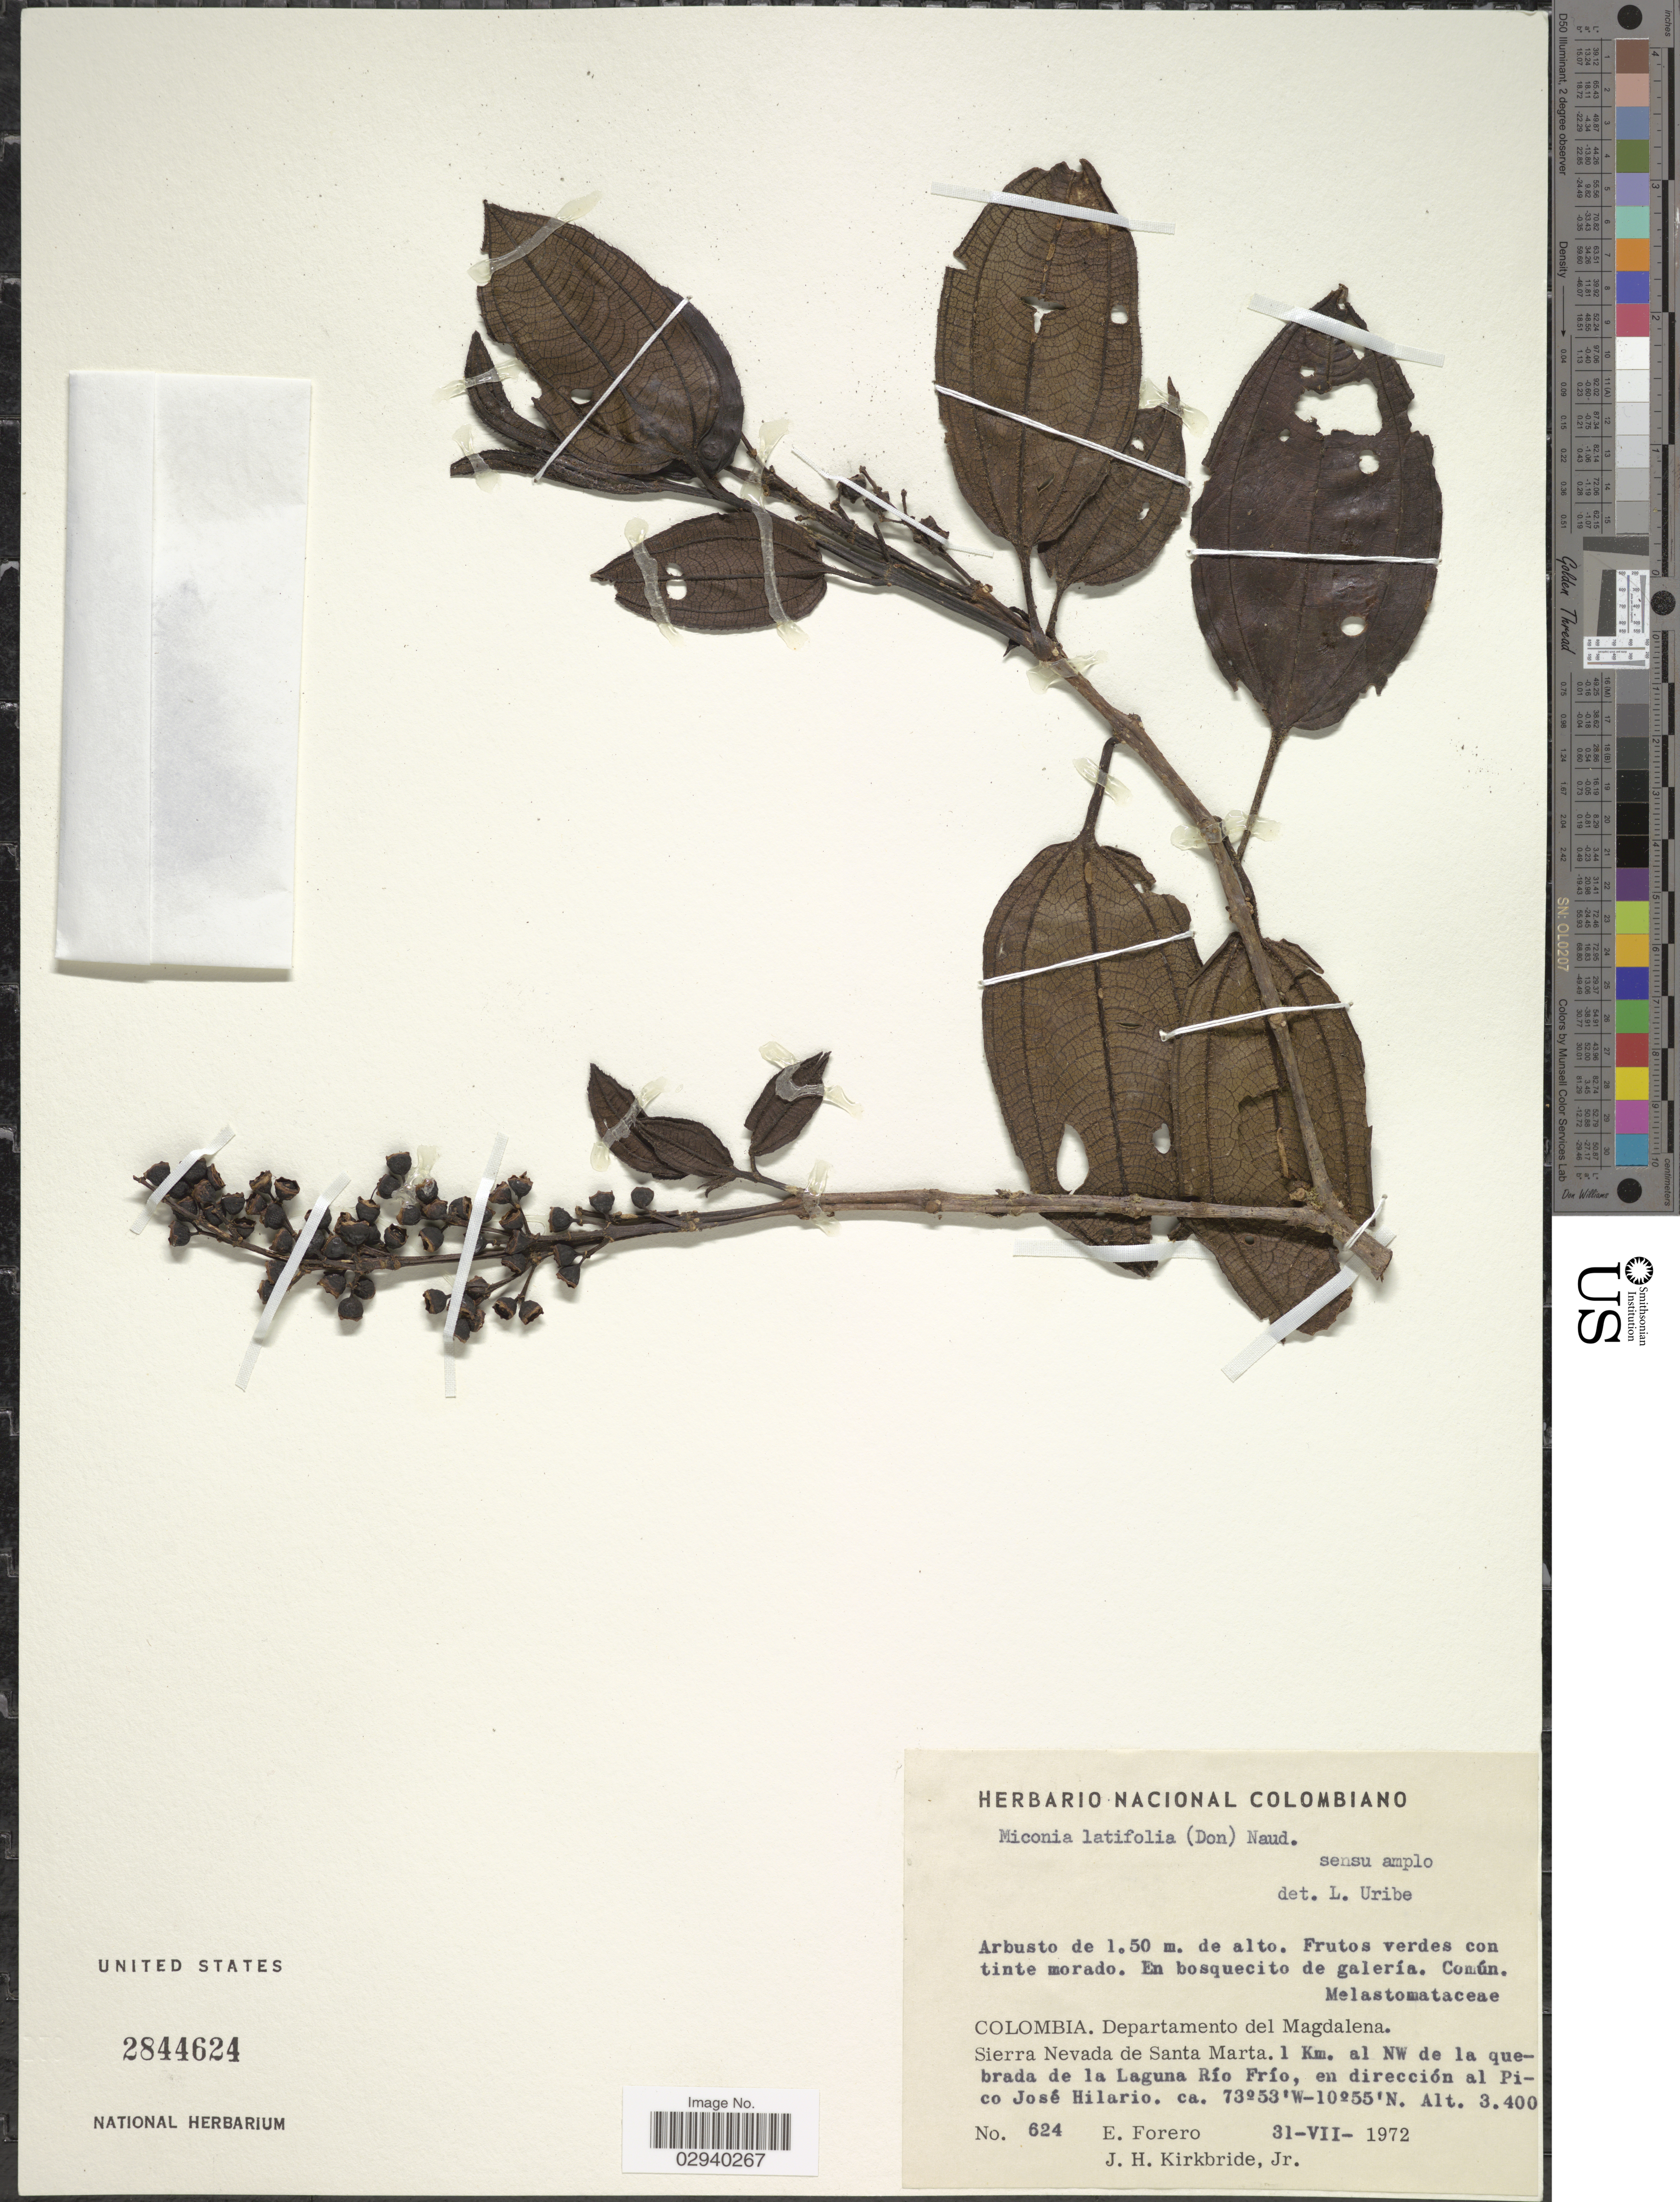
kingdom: Plantae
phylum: Tracheophyta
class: Magnoliopsida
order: Myrtales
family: Melastomataceae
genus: Miconia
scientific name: Miconia latifolia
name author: (D. Don) Naudin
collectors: E. Forero & J. H. Kirkbride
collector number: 624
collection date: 1972-07-31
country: Colombia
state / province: Magdalena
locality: Departamento del Magdalena. Sierra Nevada de Santa Marta. 1 Km. al NW de la quebrada de la Laguna Río Frío, en dirección al Pico José Hilario.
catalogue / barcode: US 2844624